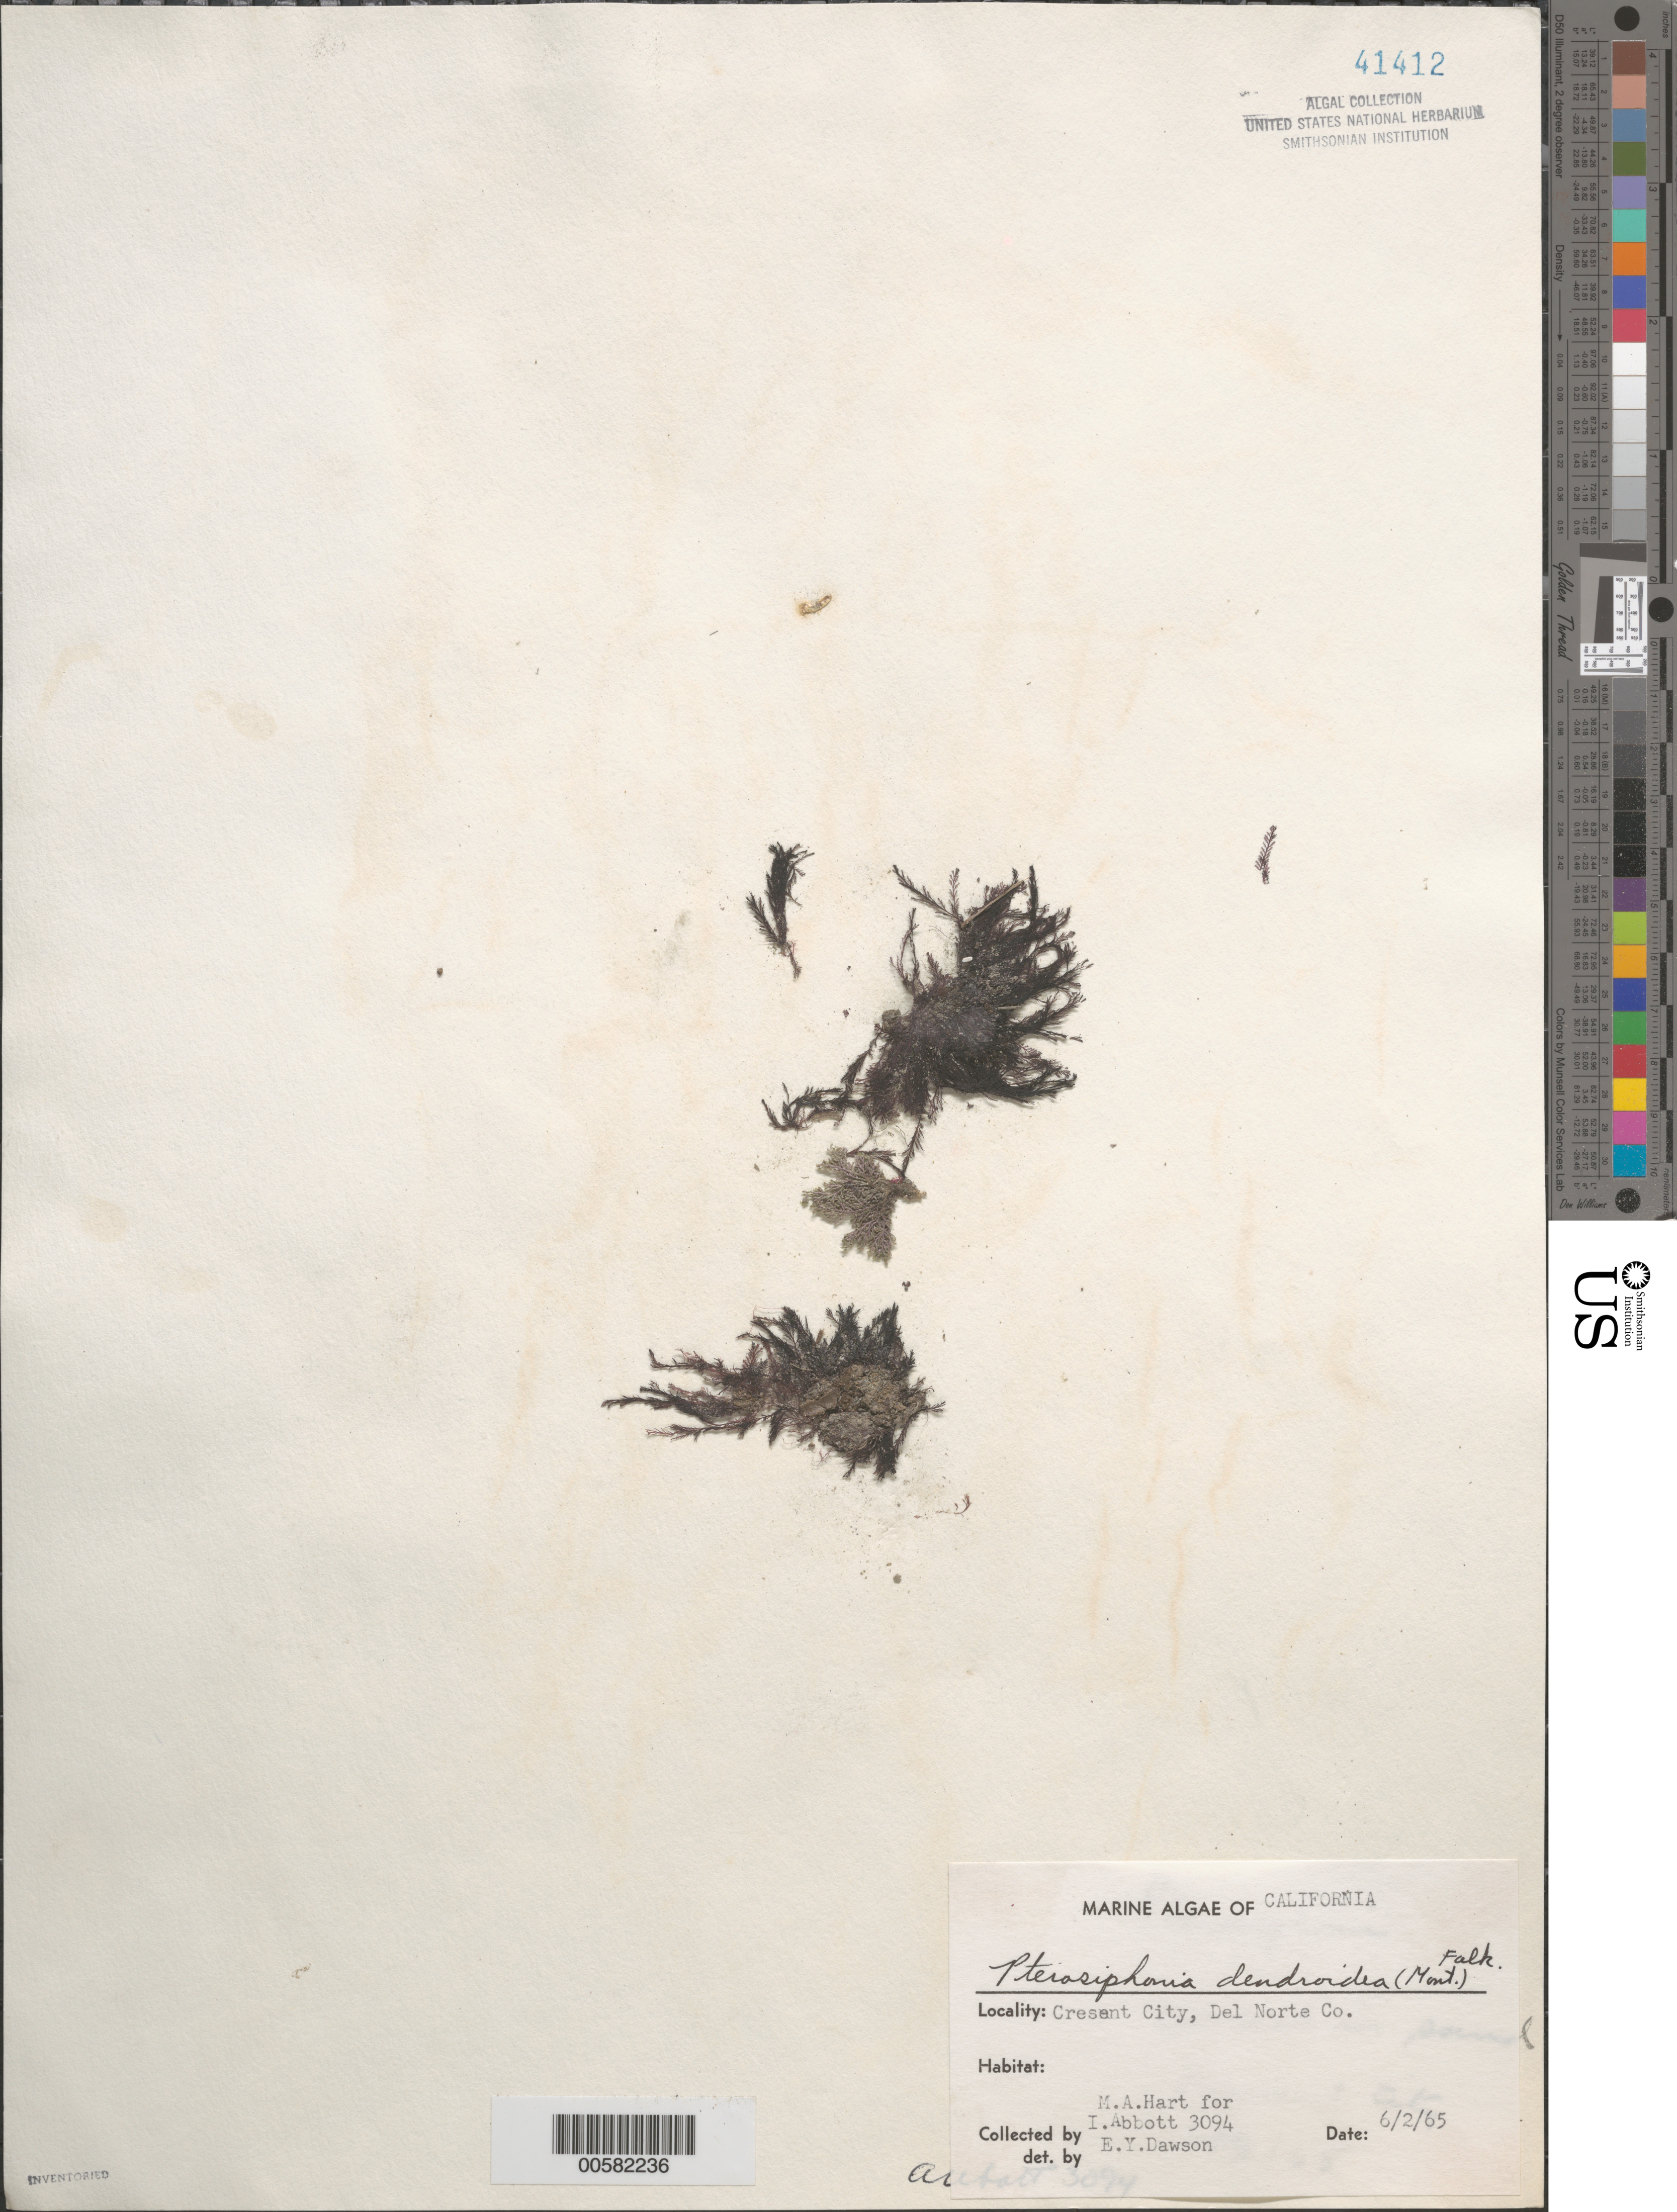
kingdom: Plantae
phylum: Rhodophyta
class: Florideophyceae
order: Ceramiales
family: Rhodomelaceae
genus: Symphyocladiella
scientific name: Symphyocladiella dendroidea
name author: (Montagne) Bustamante et al.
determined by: Algae name updating Project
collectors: M. A. Hart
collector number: IAA 3094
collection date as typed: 02 Jun 1965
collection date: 1965-06-02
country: United States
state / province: California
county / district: Del Norte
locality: Crescent City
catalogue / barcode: US 41412